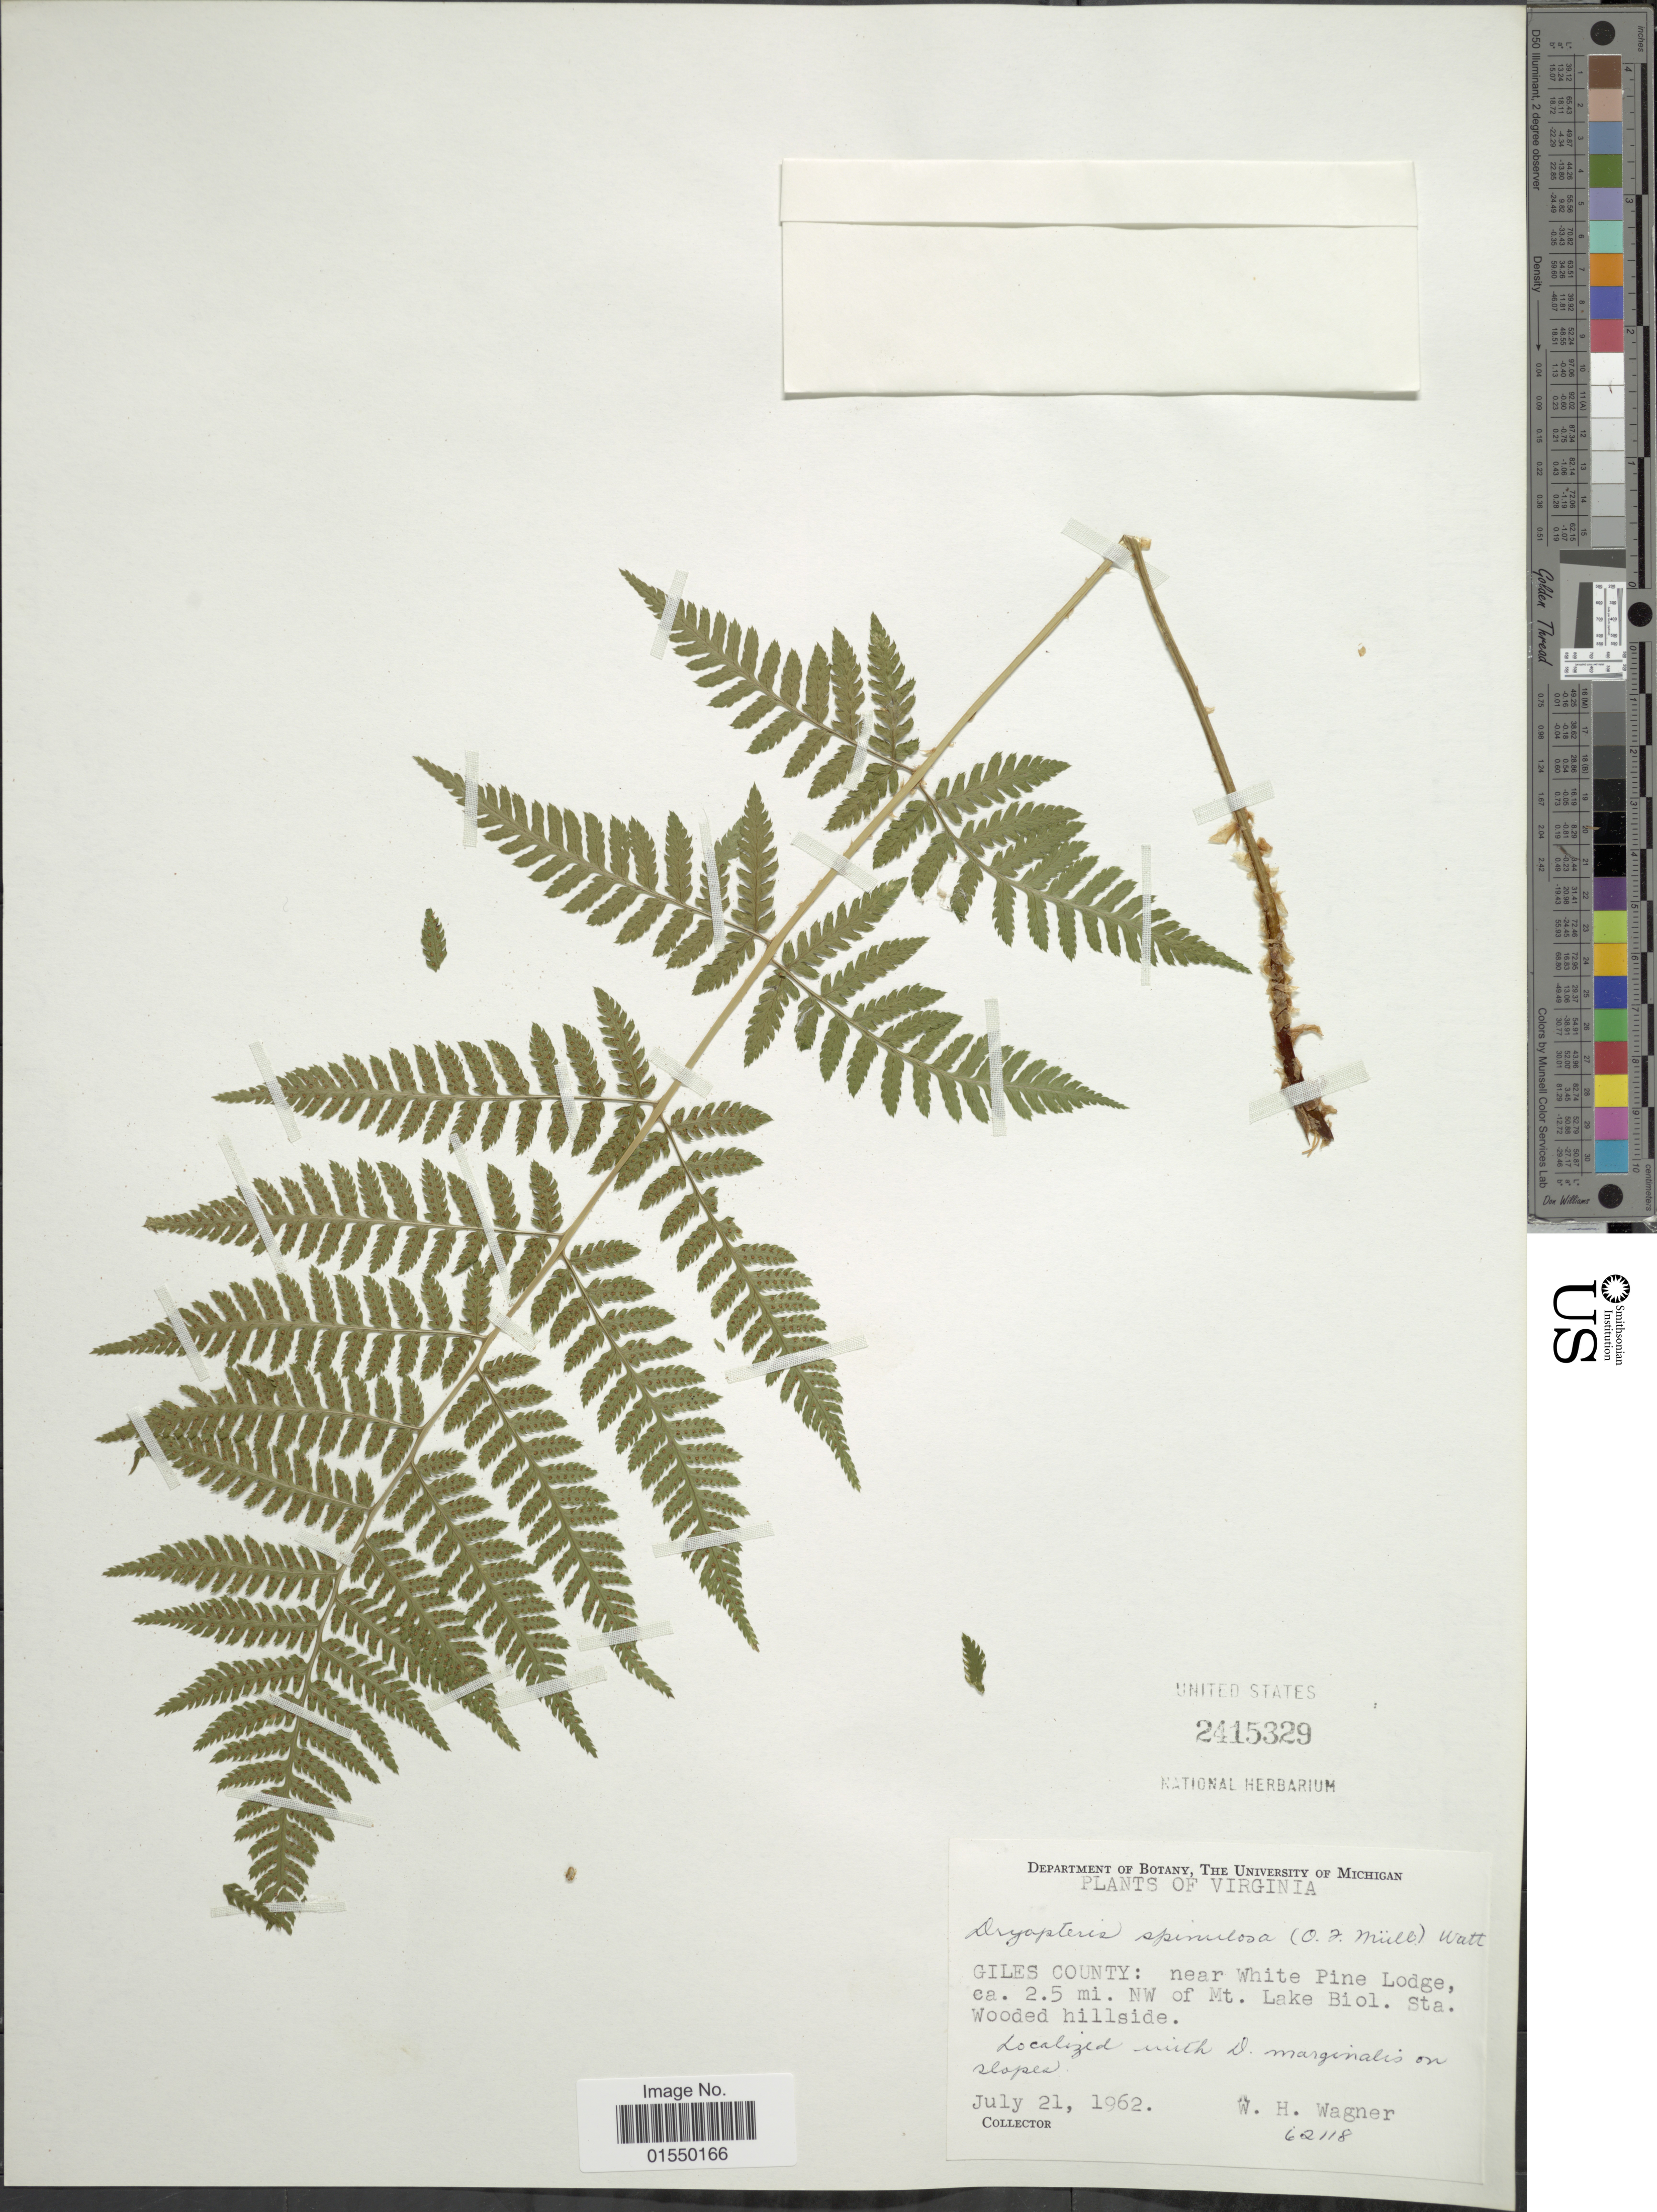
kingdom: Plantae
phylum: Tracheophyta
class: Polypodiopsida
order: Polypodiales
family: Dryopteridaceae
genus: Dryopteris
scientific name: Dryopteris carthusiana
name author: (Villars) H.P. Fuchs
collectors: W. H. Wagner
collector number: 62118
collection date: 1962-07-21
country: United States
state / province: Virginia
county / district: Giles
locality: near White Pine Lodge, ca. 2.5 mi. NW of Mt. Lake Biol. Sta. wooded hillside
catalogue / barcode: US 2415329